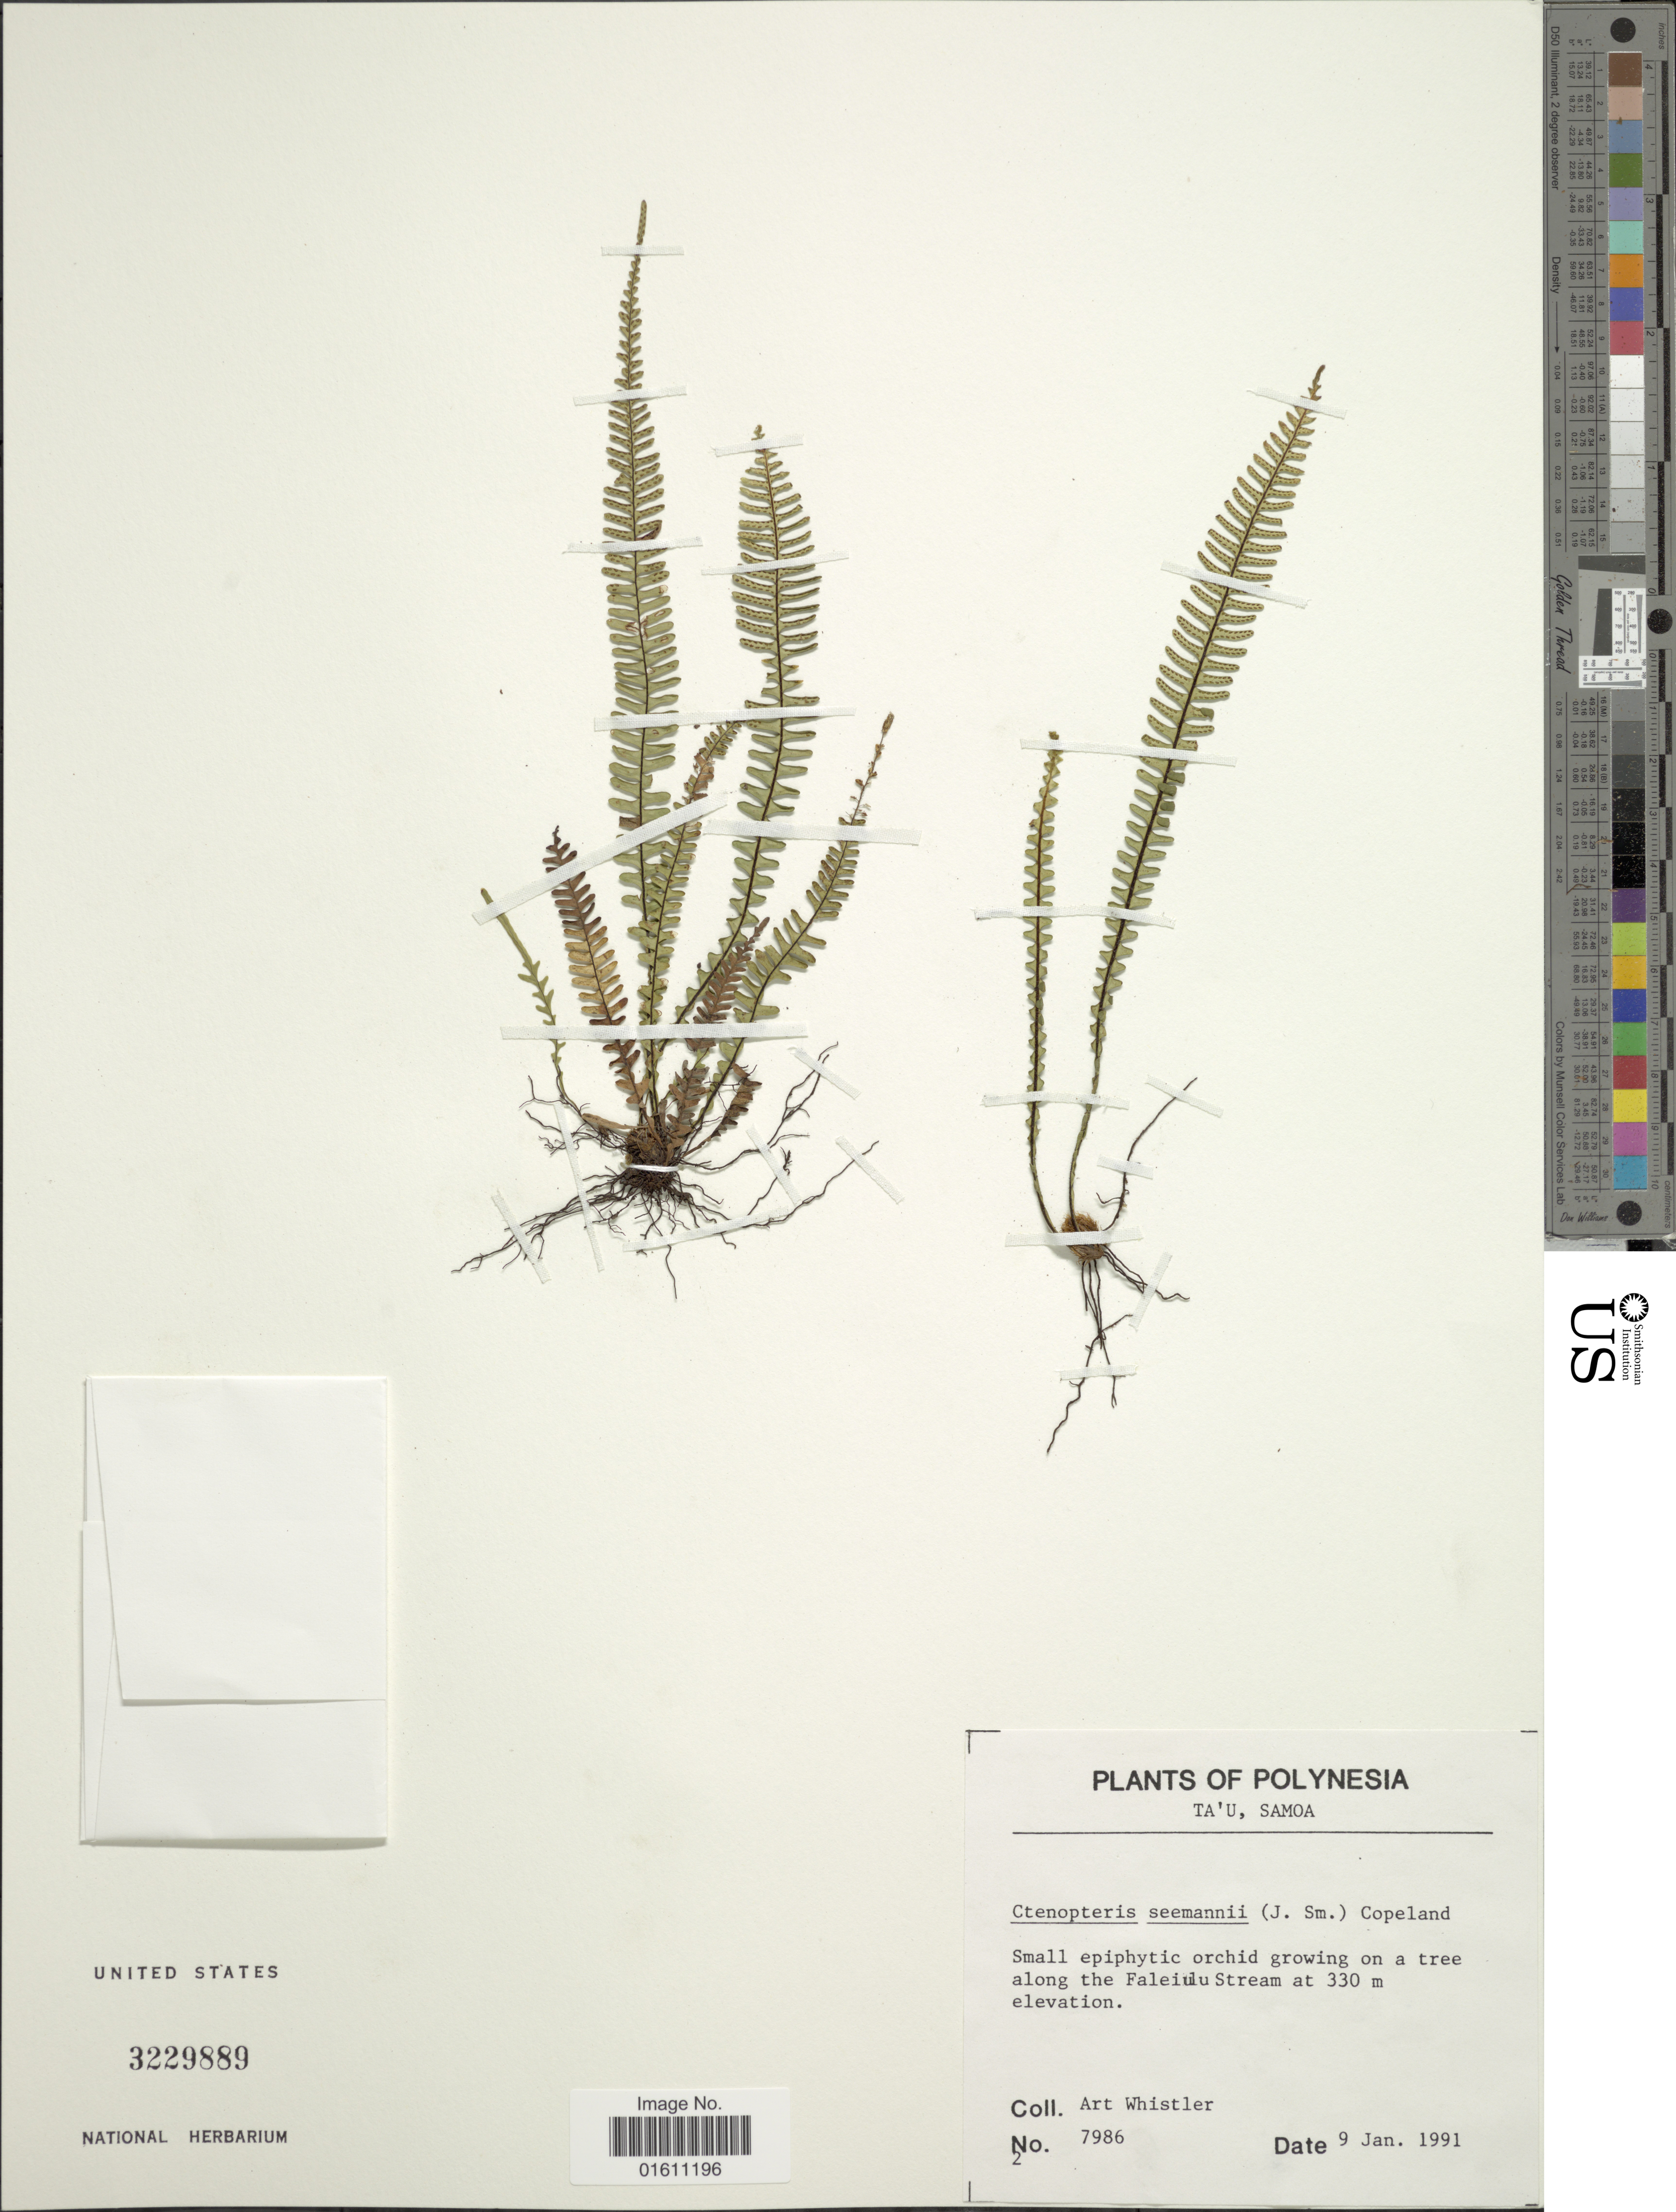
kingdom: Plantae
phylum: Tracheophyta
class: Polypodiopsida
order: Polypodiales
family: Polypodiaceae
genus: Ctenopterella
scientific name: Ctenopterella seemannii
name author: (J. Sm.) Parris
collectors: A. Whistler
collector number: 7986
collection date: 1991-01-09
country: American Samoa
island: Ta'u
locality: Taú Samoa.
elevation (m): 330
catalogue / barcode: US 3229889